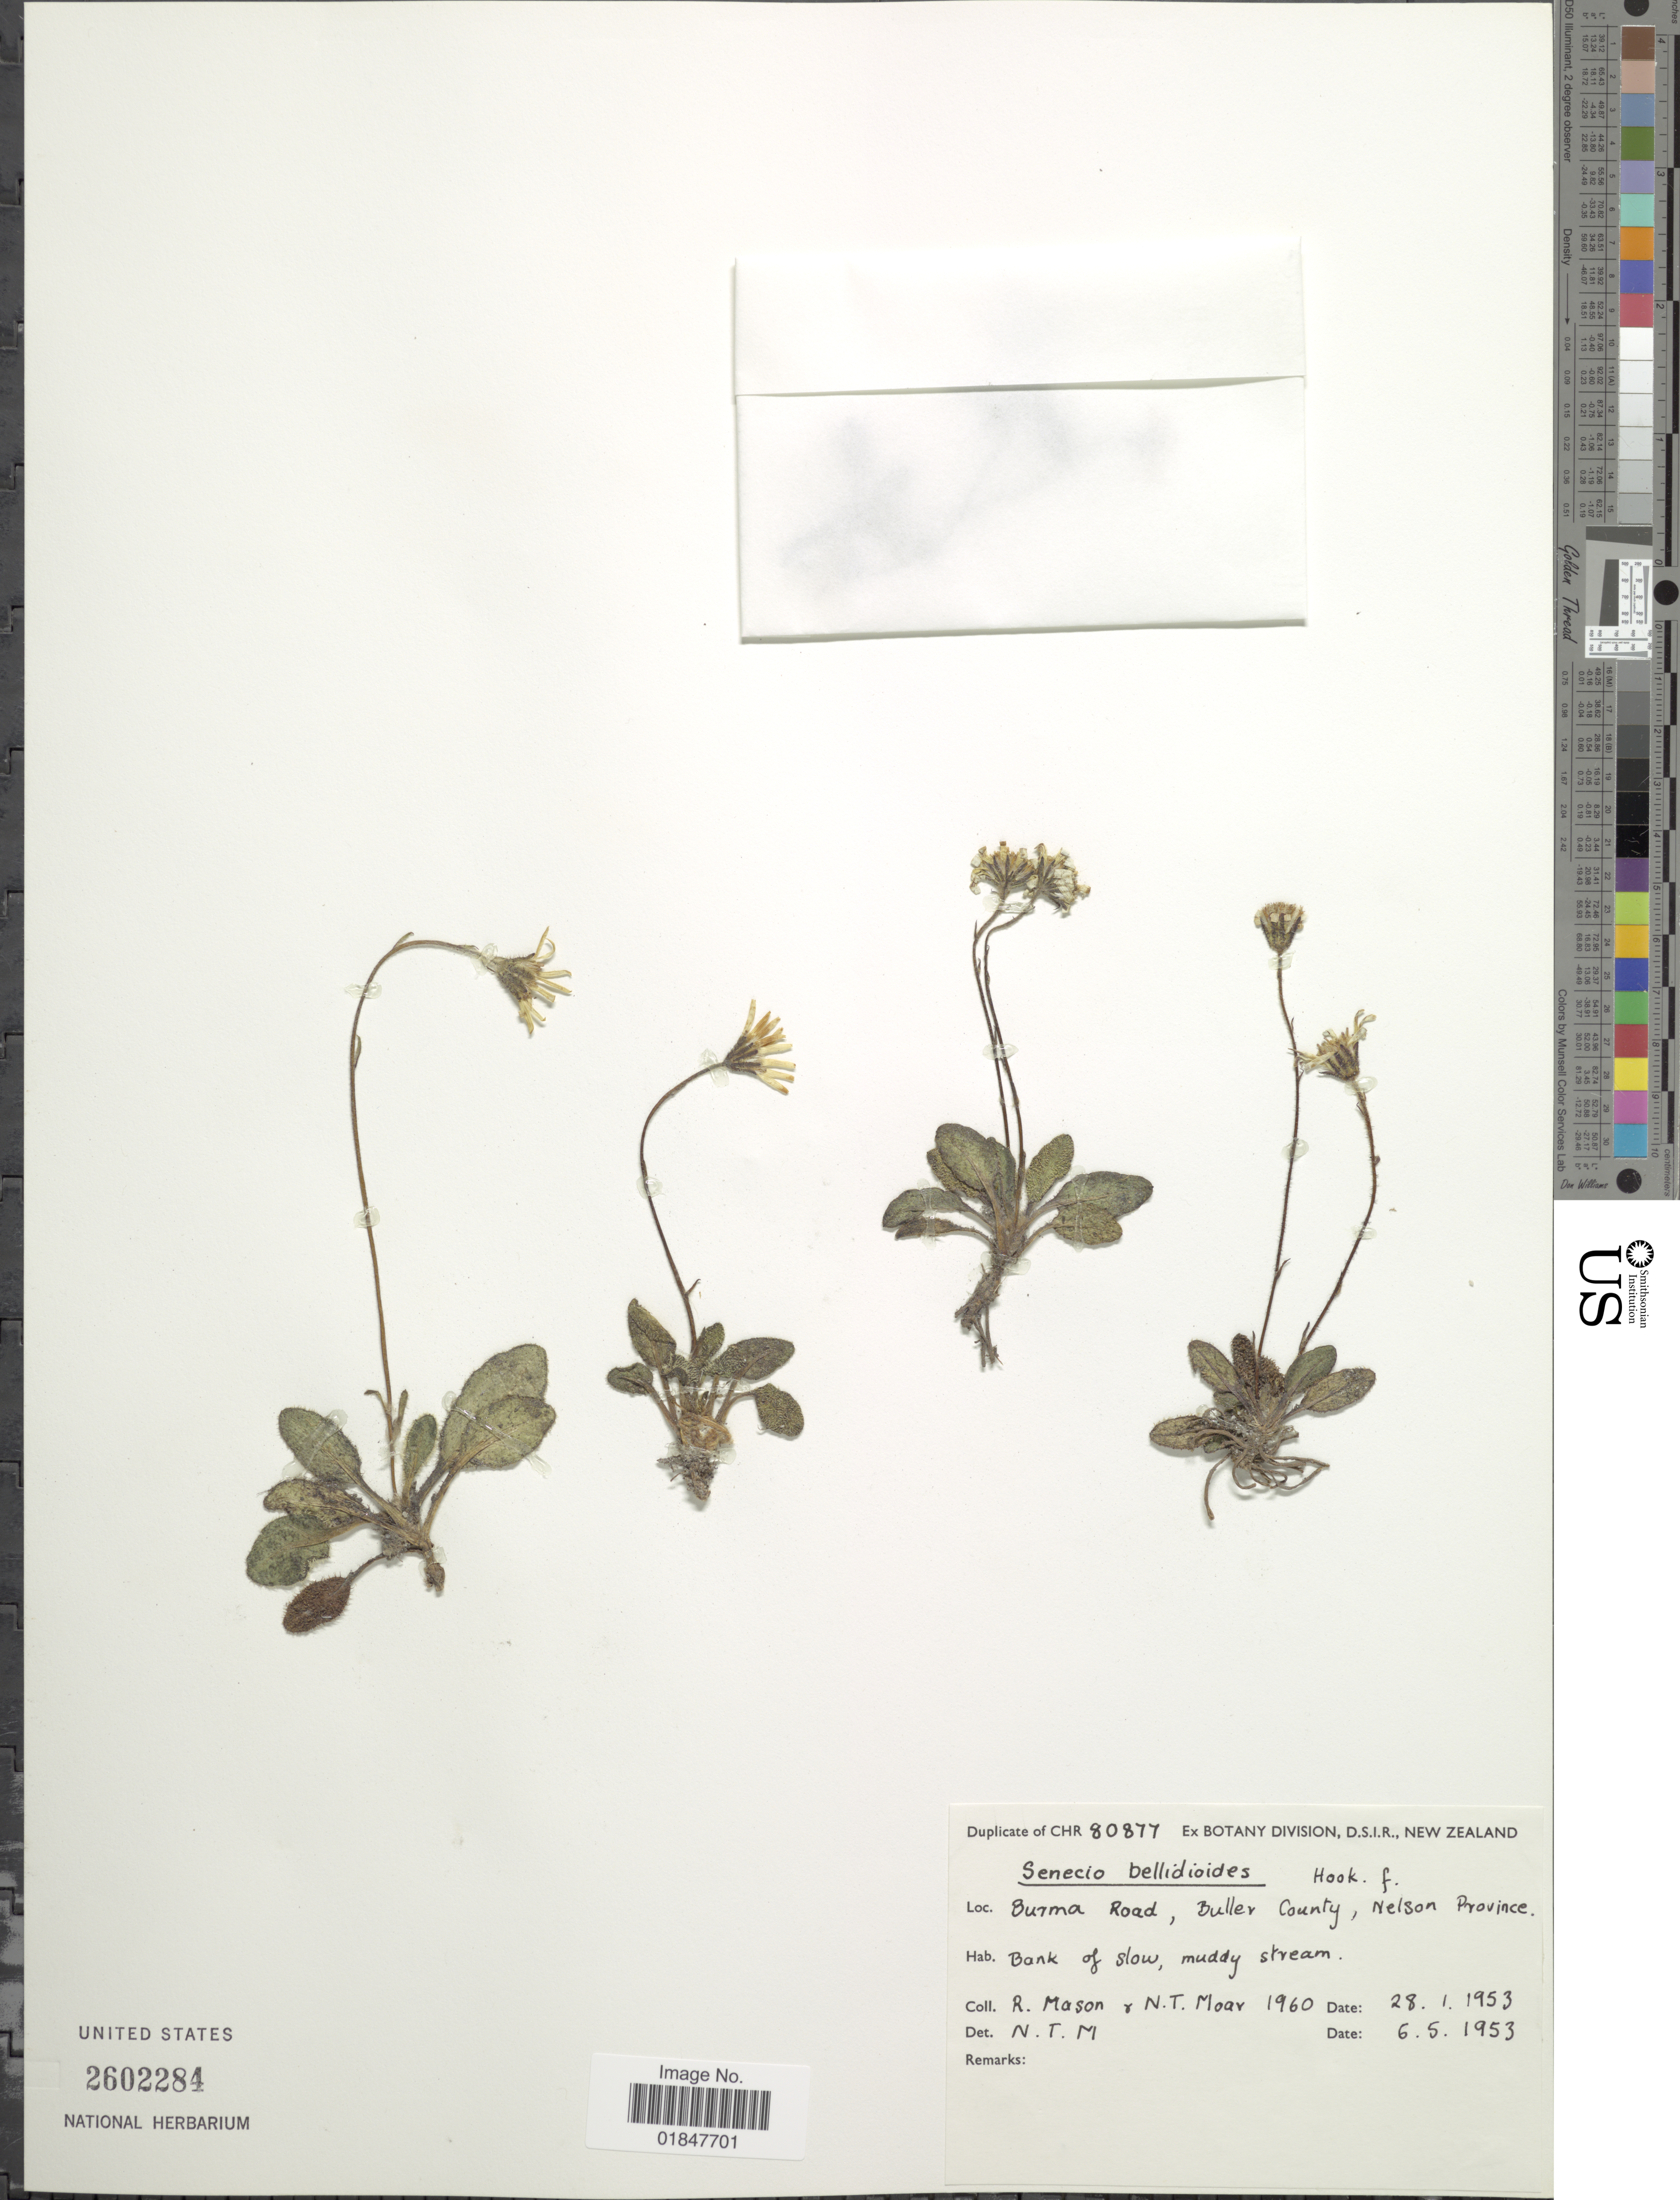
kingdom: Plantae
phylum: Tracheophyta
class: Magnoliopsida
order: Asterales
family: Asteraceae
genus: Brachyglottis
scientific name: Brachyglottis lagopus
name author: (Raoul) B. Nord.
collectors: R. Mason & N. Moar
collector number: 80877/1960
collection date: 1953-01-28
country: New Zealand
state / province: Nelson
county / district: Buller County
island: South Island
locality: Burma Road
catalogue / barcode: US 2602284